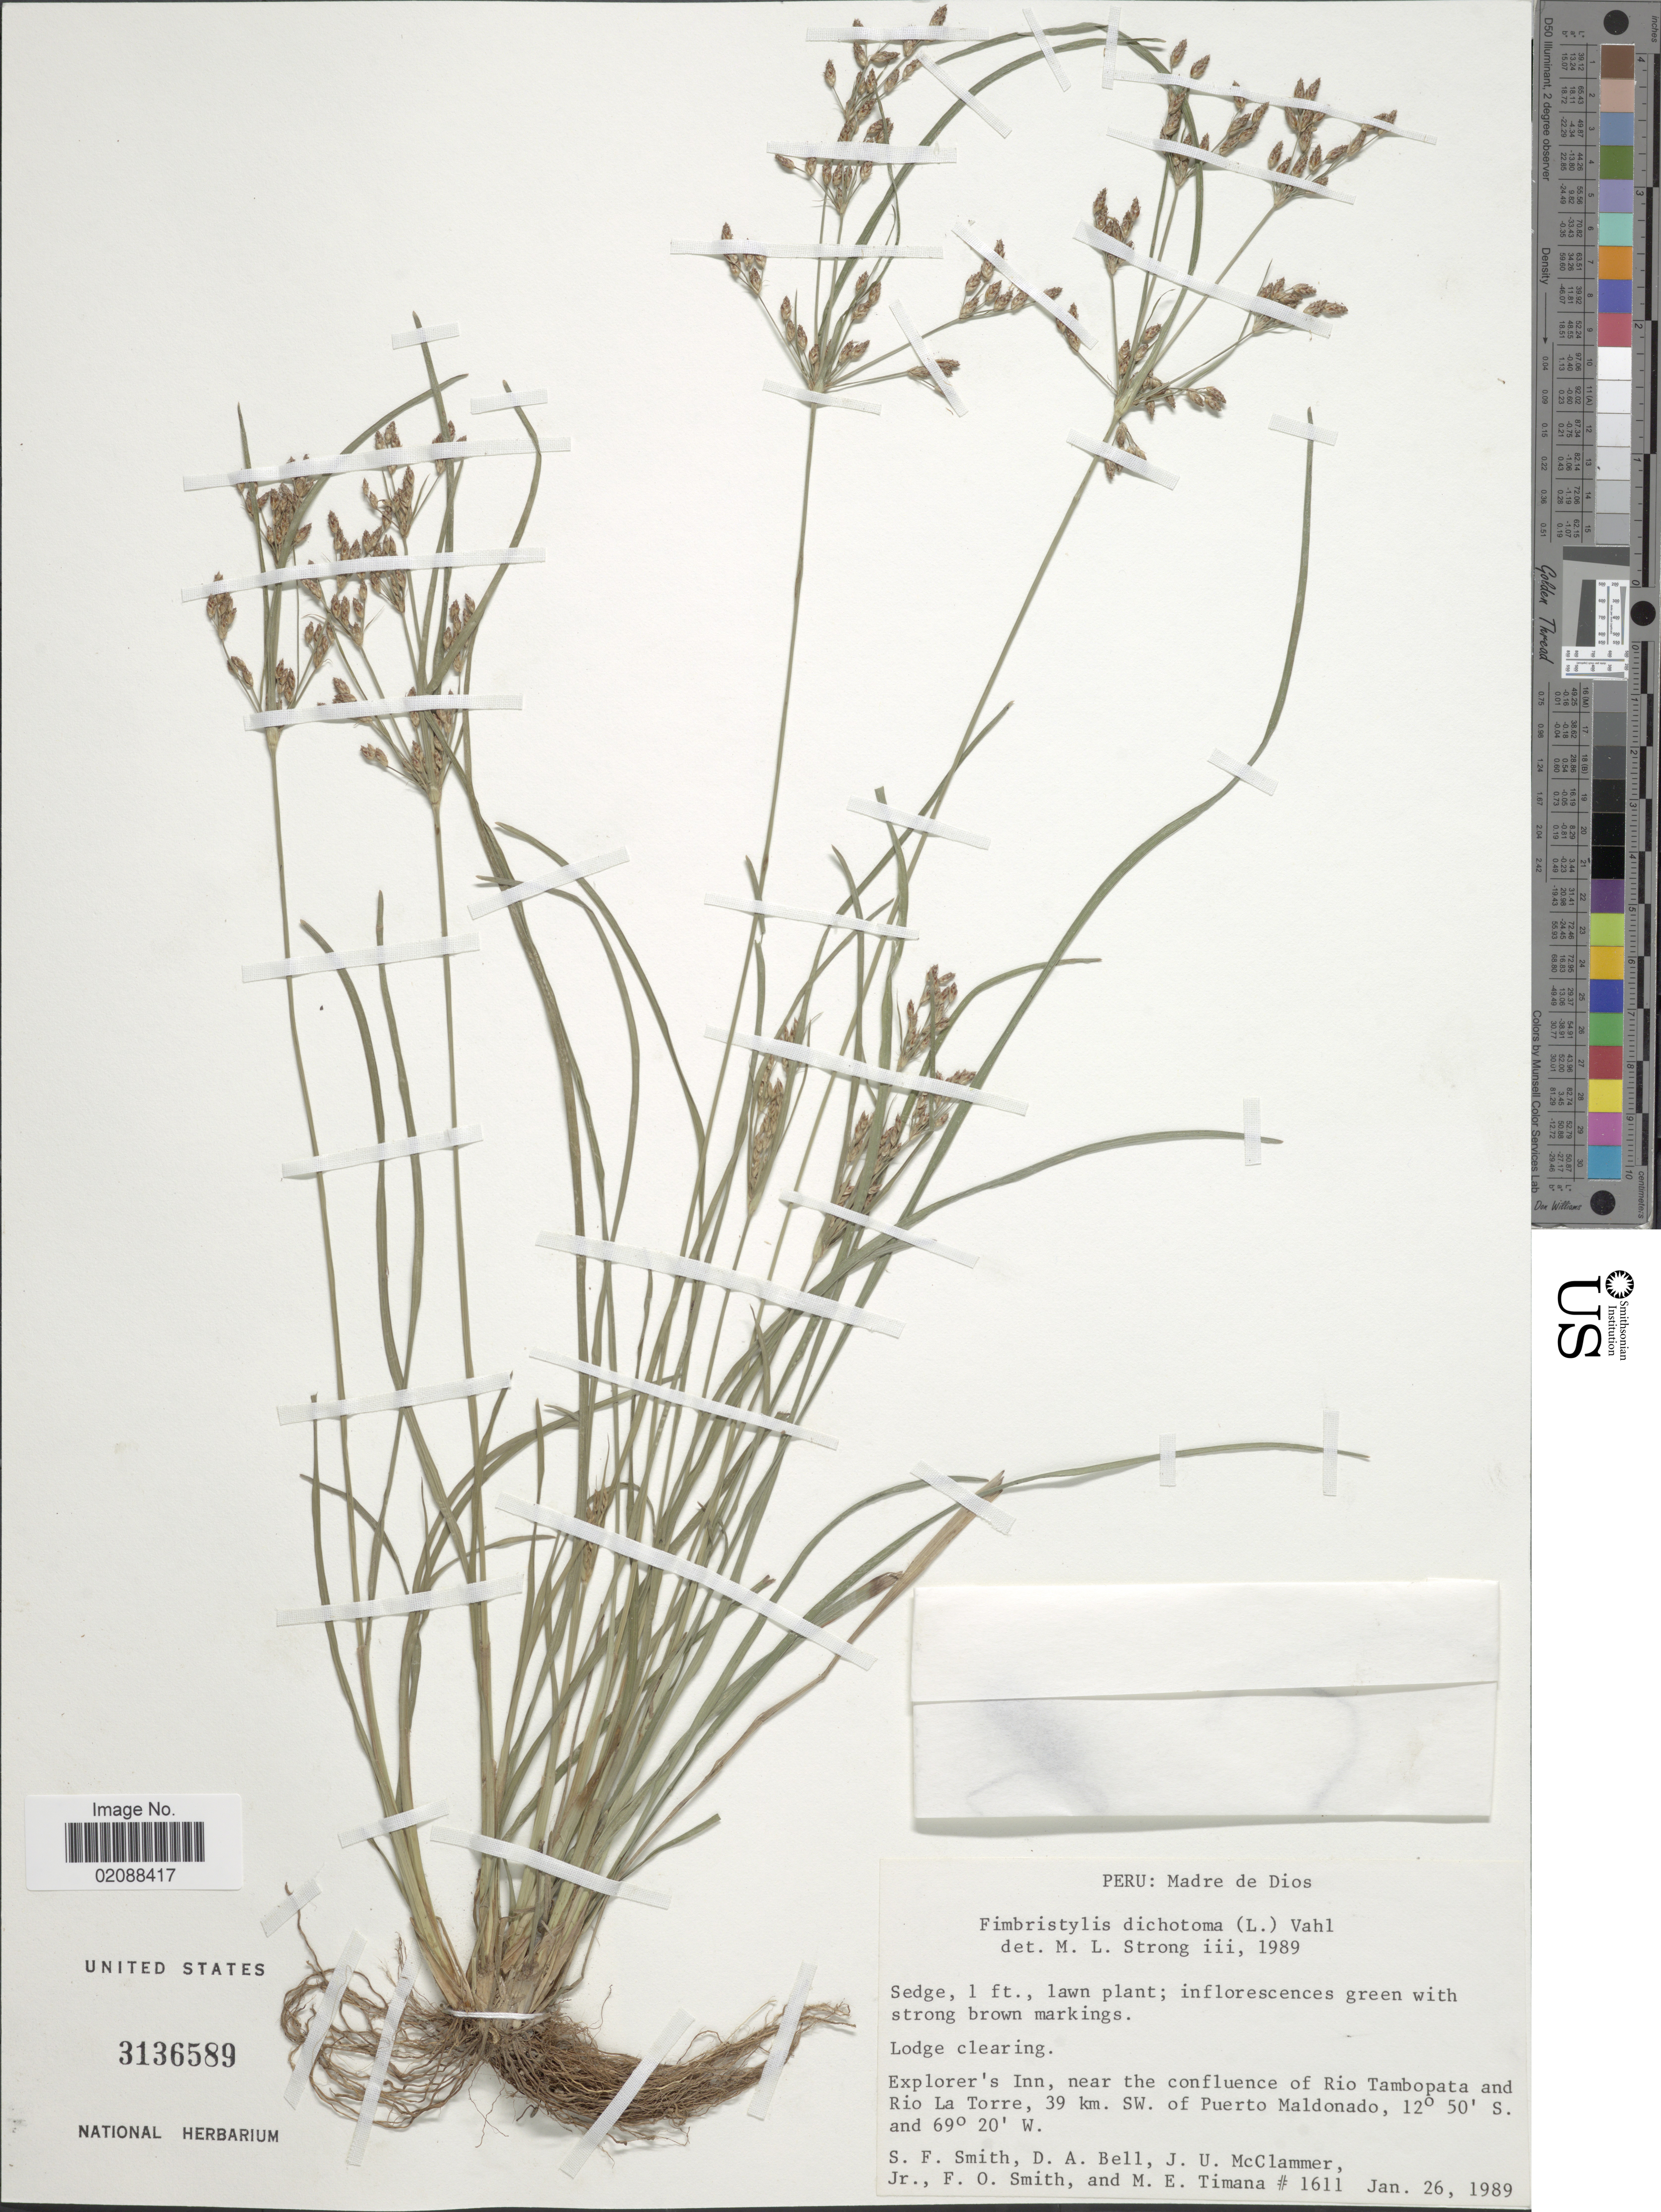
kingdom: Plantae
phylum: Tracheophyta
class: Liliopsida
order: Poales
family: Cyperaceae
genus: Fimbristylis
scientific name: Fimbristylis dichotoma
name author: (L.) Vahl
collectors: S.F. Smith, D. A. Bell, J. McClammer Jr. & F. Smith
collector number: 1611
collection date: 1989-01-26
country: Peru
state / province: Madre de Dios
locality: Explorer's Inn, near the confluence of Rio Tambopata and Rio La Torre, 39 km. SW. of Puerto Maldonado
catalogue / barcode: US 3136589